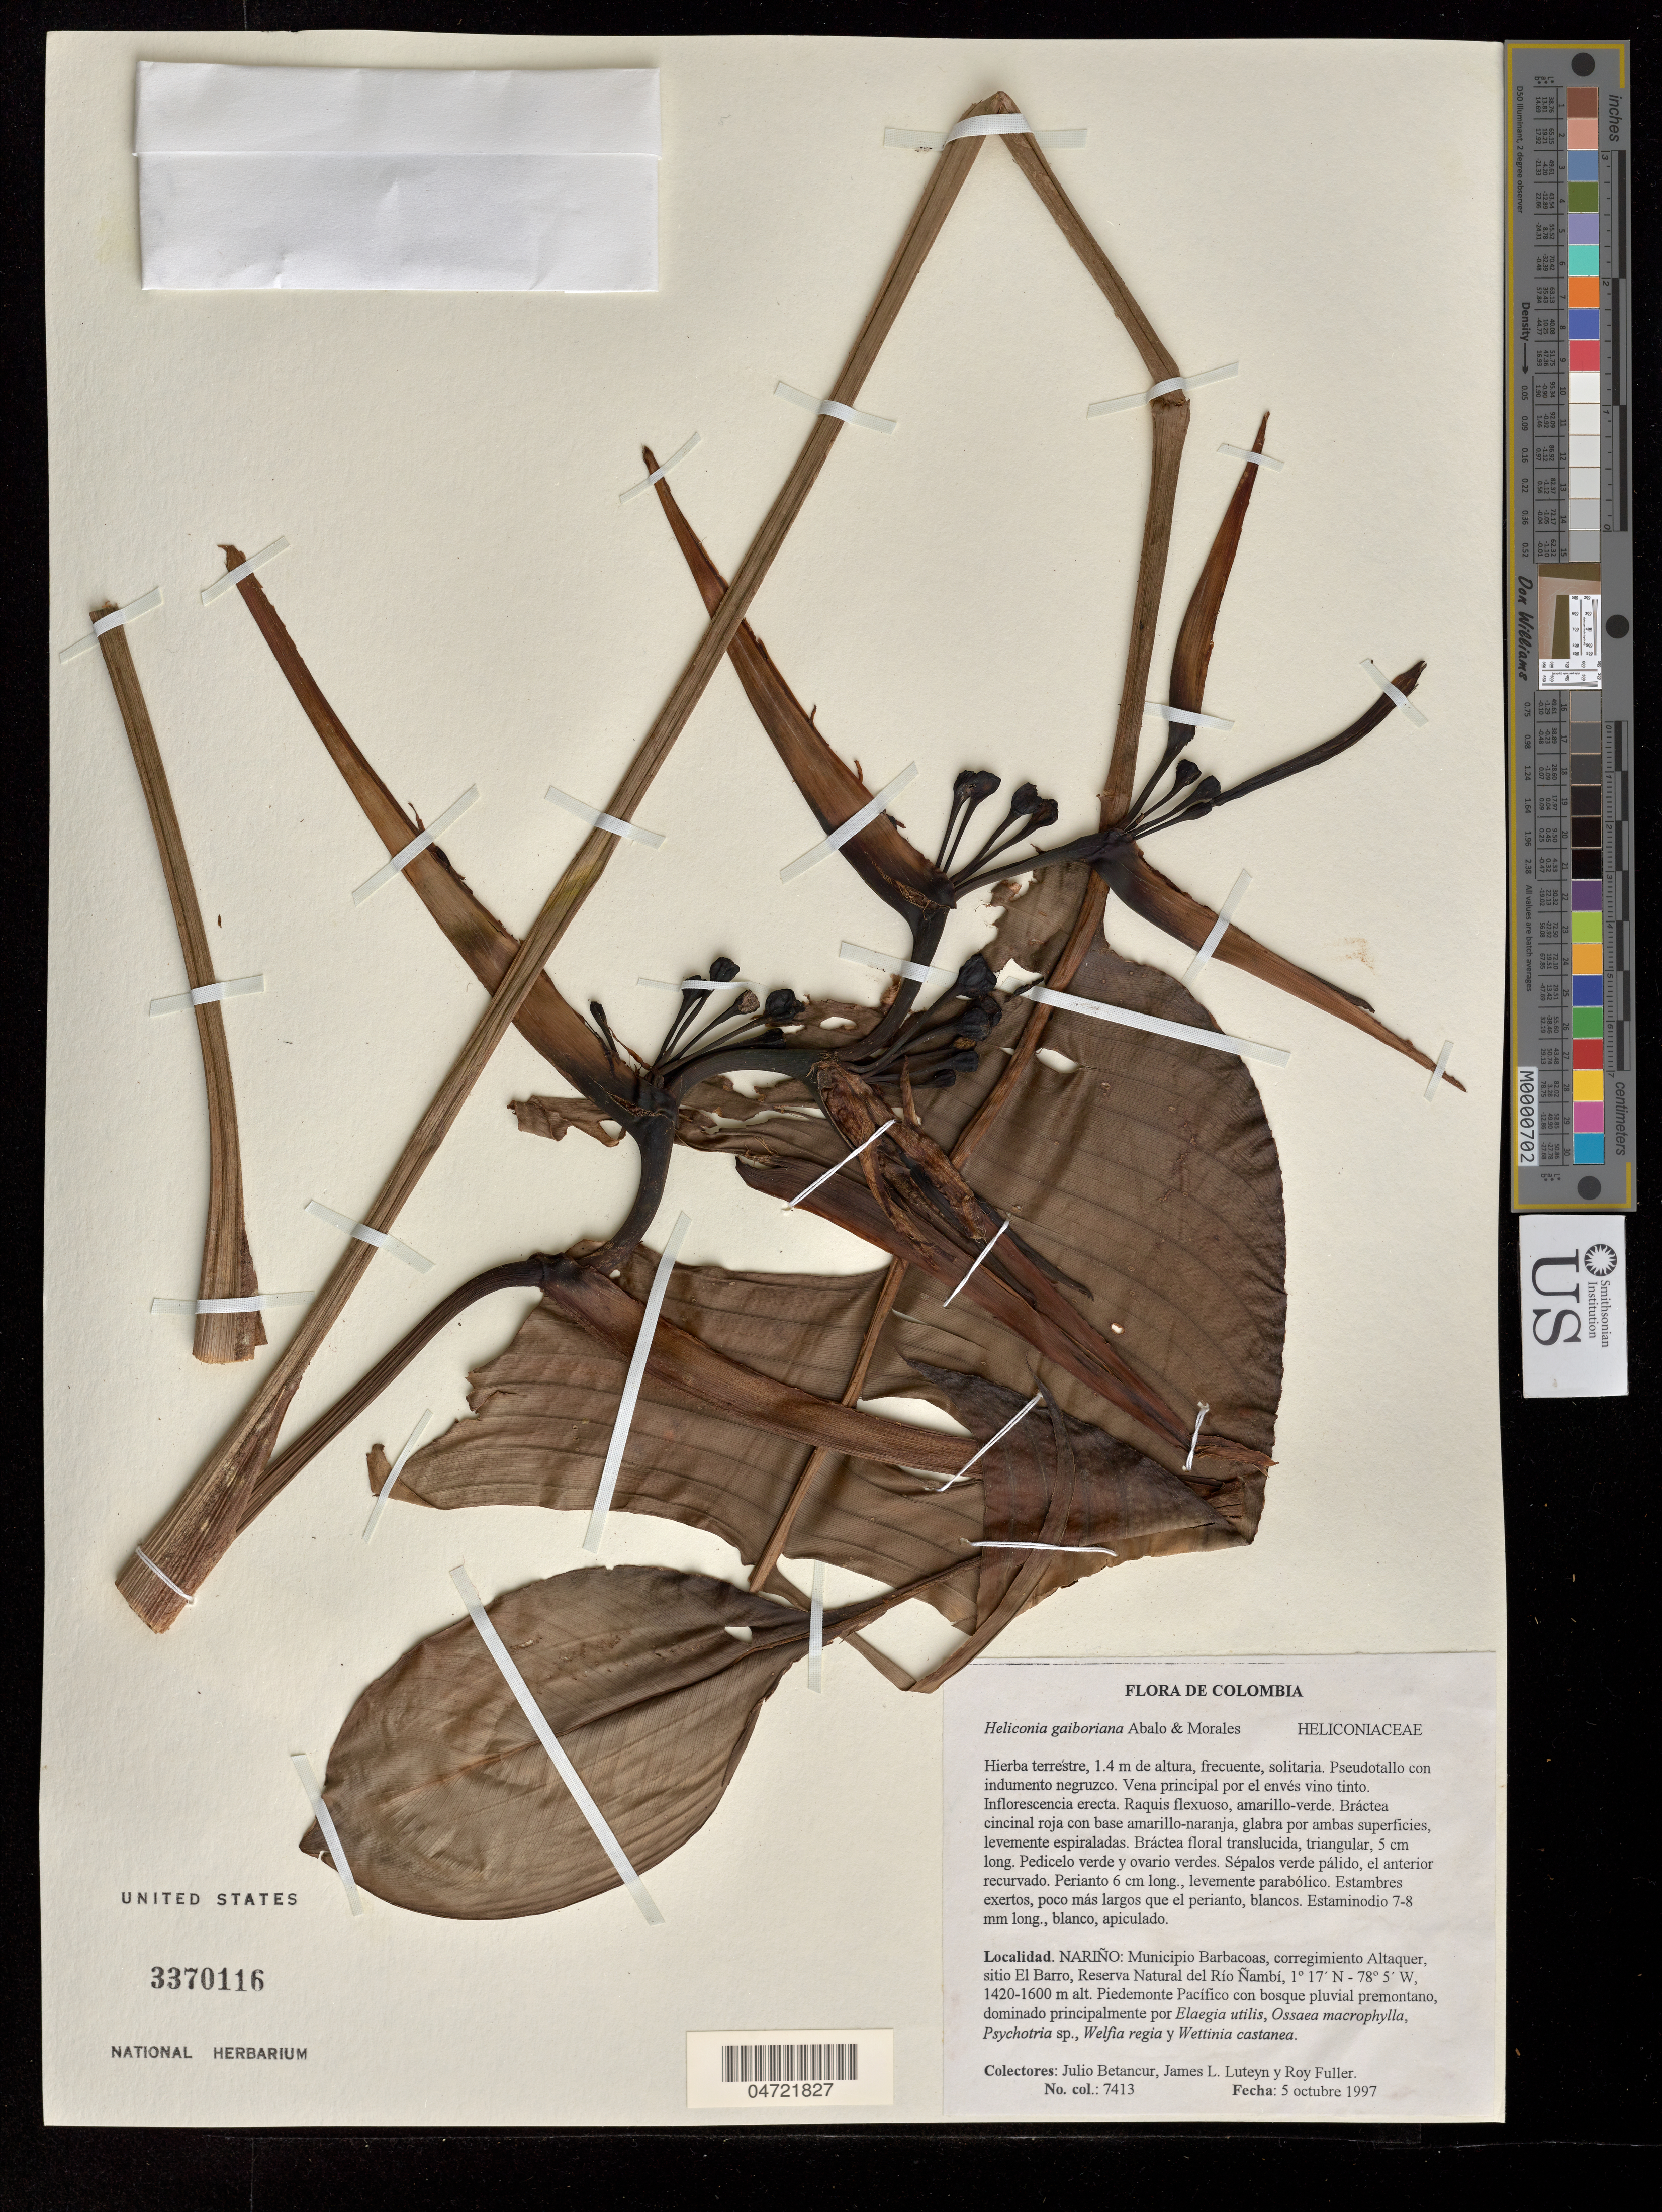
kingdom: Plantae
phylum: Tracheophyta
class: Liliopsida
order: Zingiberales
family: Heliconiaceae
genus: Heliconia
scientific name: Heliconia gaiboriana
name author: Abalo & Morales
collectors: J. Betancur, J. L. Luteyn & R. Fuller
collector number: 7413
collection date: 1997-10-05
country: Colombia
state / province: Nariño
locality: Municipio Barbacoas, corregimiento Altaquer, sitio El Barro, Reserva Natural del Río Ñambi. Piedemonte Pacífico.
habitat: bosque pluvial permontano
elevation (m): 1420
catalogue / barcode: US 3370116